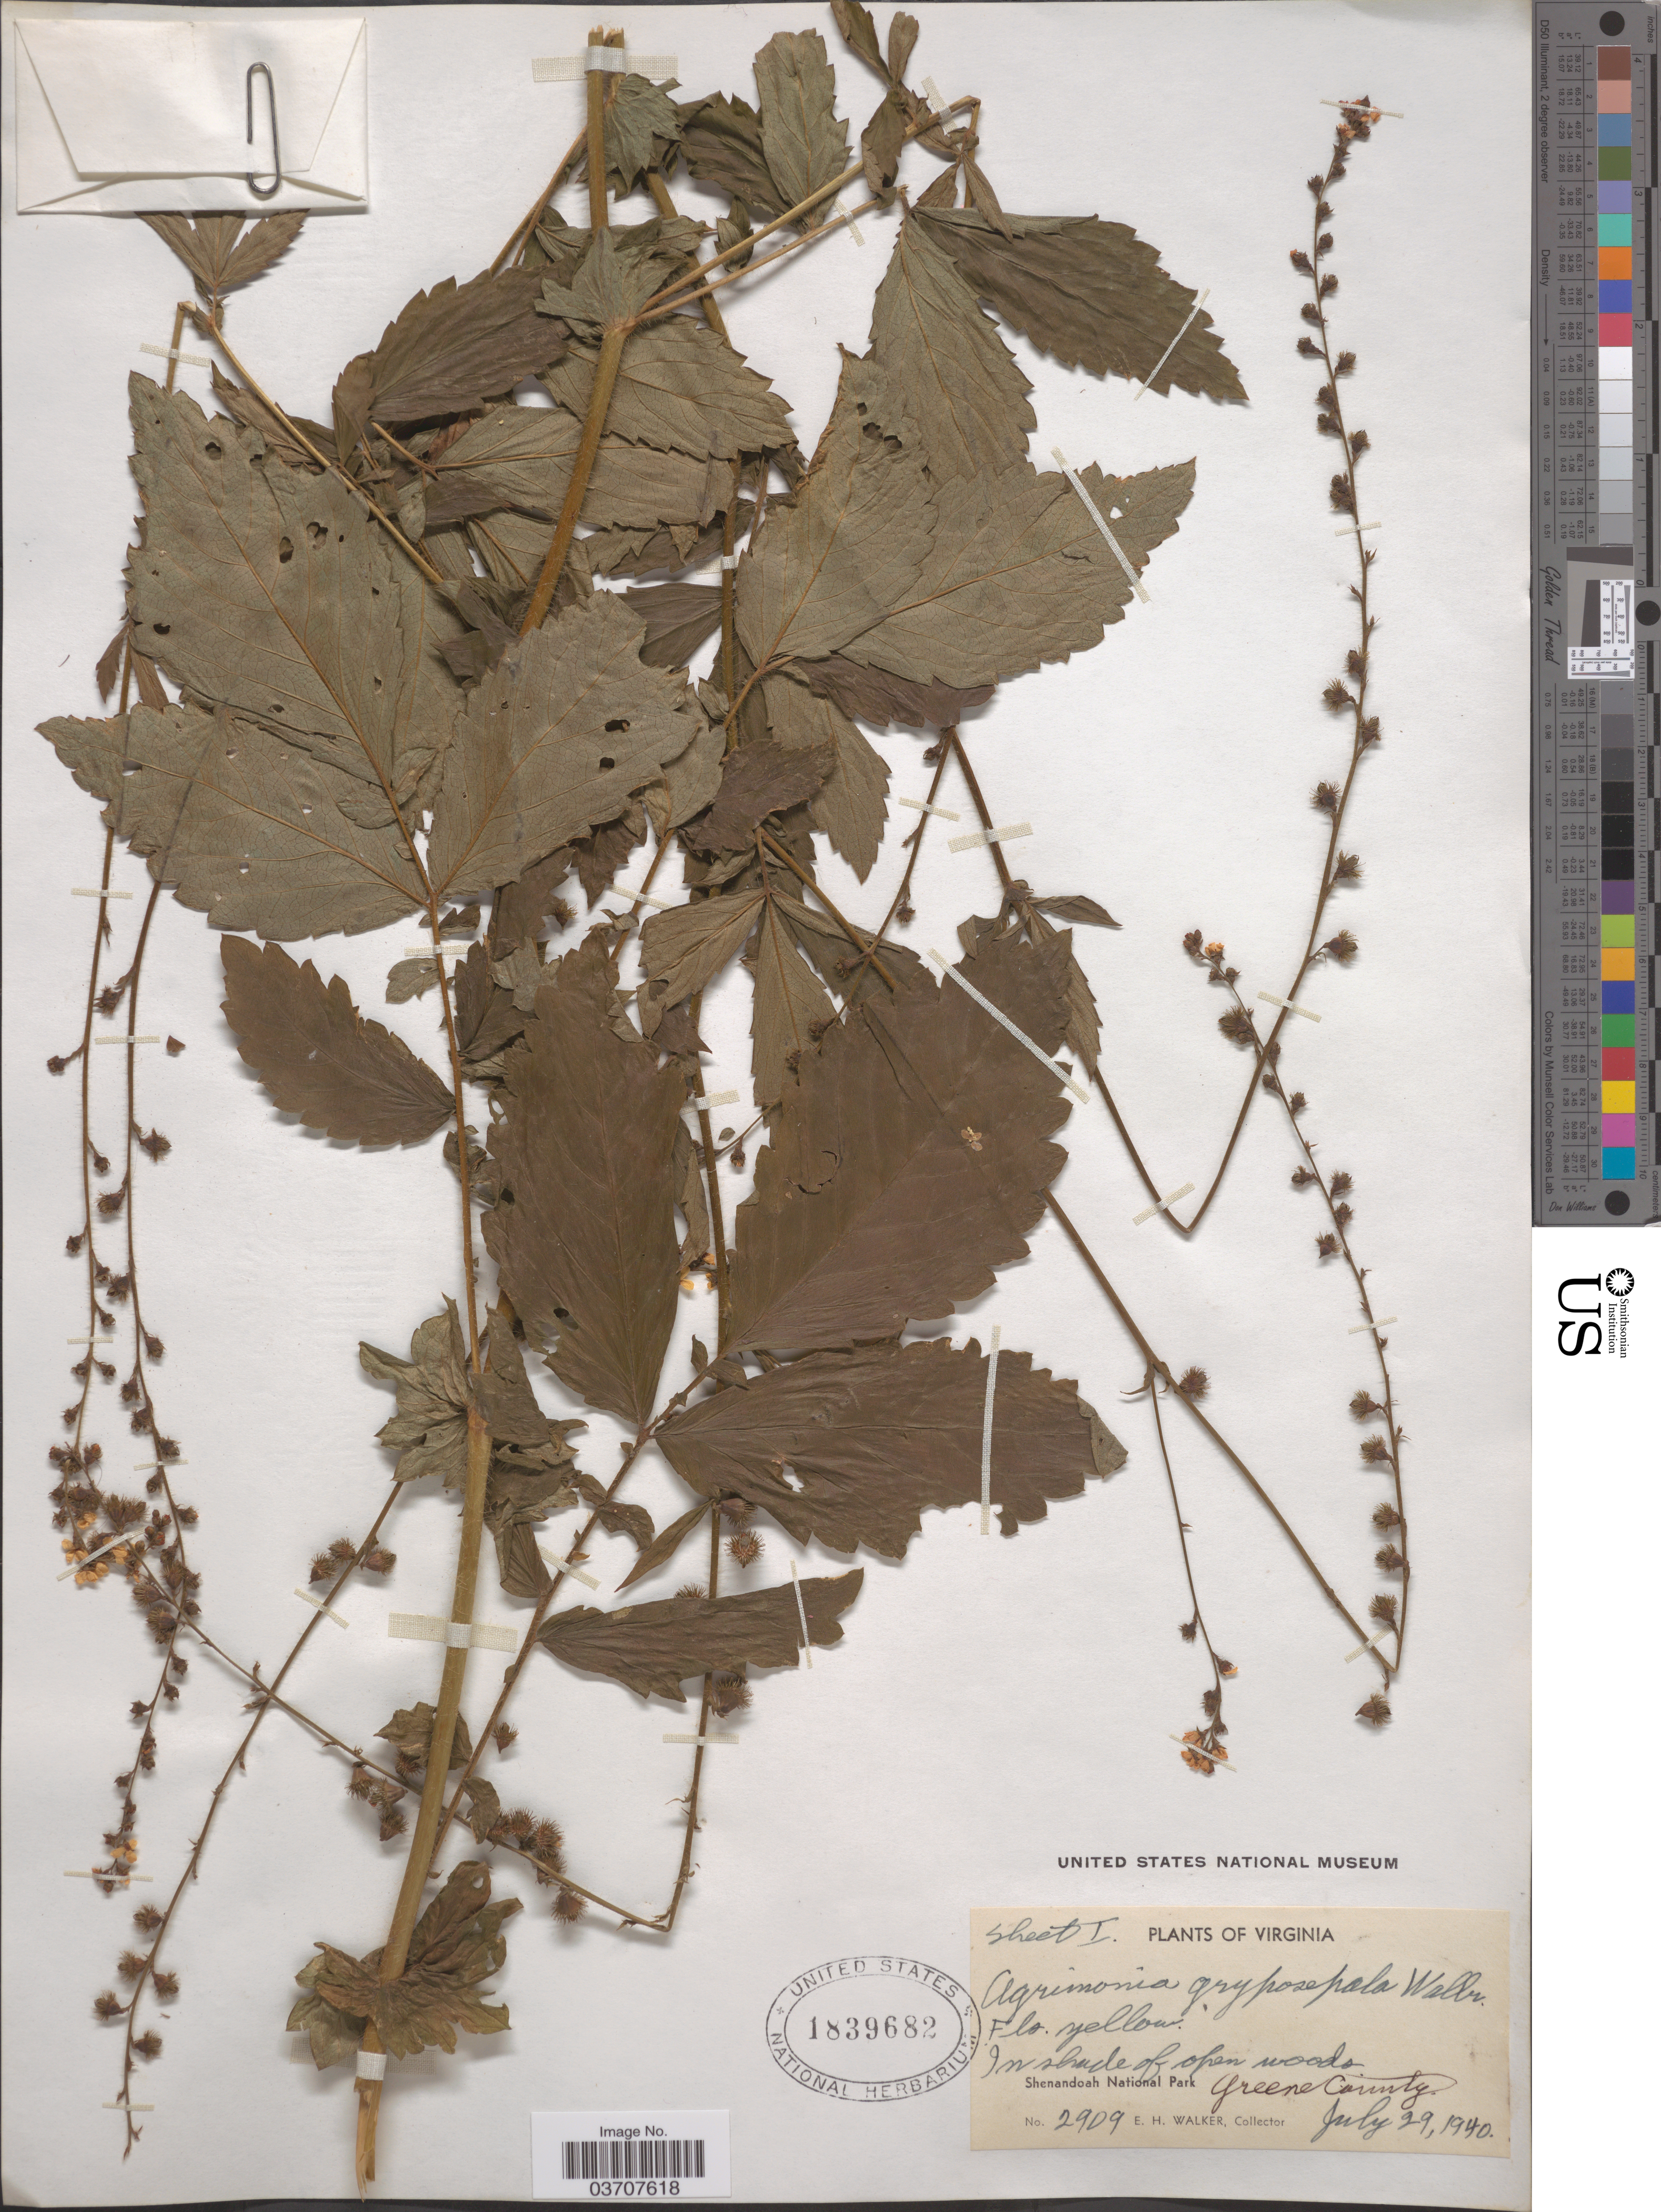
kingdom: Plantae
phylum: Tracheophyta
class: Magnoliopsida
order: Rosales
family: Rosaceae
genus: Agrimonia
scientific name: Agrimonia gryposepala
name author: Wallr.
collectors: E. H. Walker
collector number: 2909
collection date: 1940-07-29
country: United States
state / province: Virginia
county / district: Greene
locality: Shenandoah National Park. Greene County.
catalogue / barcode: US 1839682